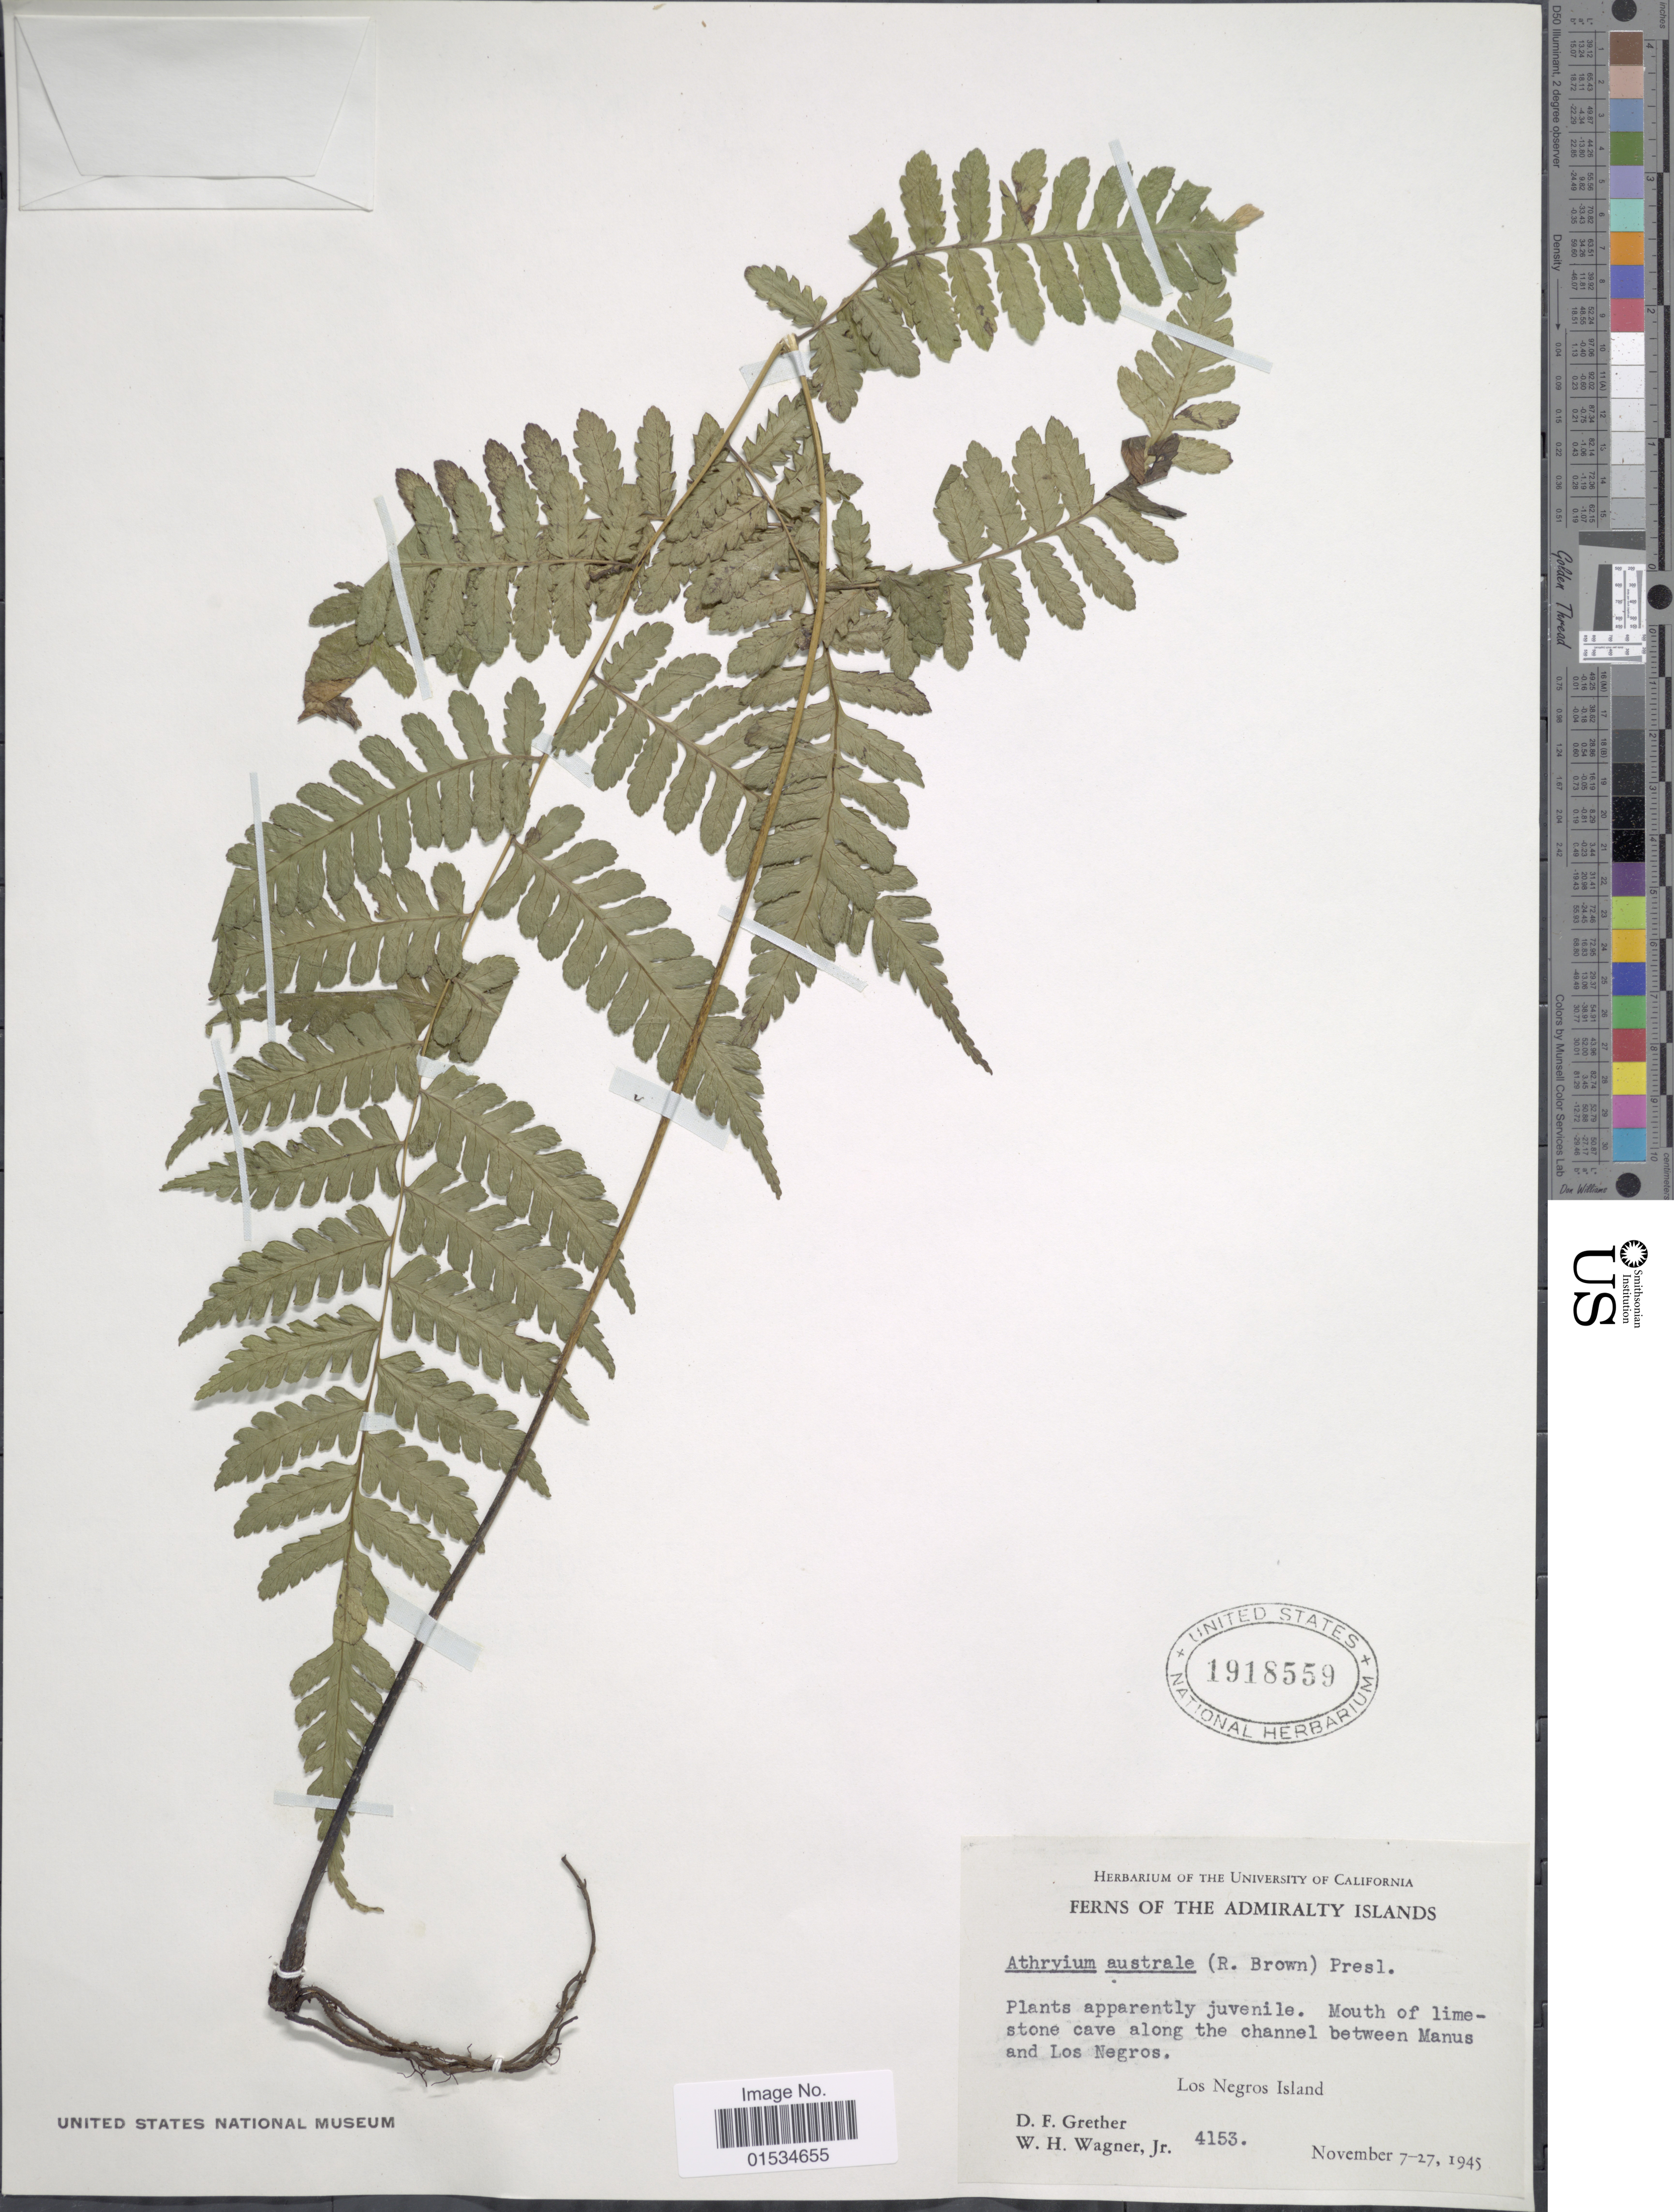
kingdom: Plantae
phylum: Tracheophyta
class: Polypodiopsida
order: Polypodiales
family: Athyriaceae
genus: Diplazium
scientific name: Diplazium australe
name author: (R. Br.) N.A. Wakef.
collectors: D. F. Grether & W. H. Wagner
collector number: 4153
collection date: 1945-11-07/1945-11-27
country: Papua New Guinea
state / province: Manus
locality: The Admirality Islands, Mouth of limestone cave along the channel between Manus and Los Negros, Los Negros Island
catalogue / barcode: US 1918559